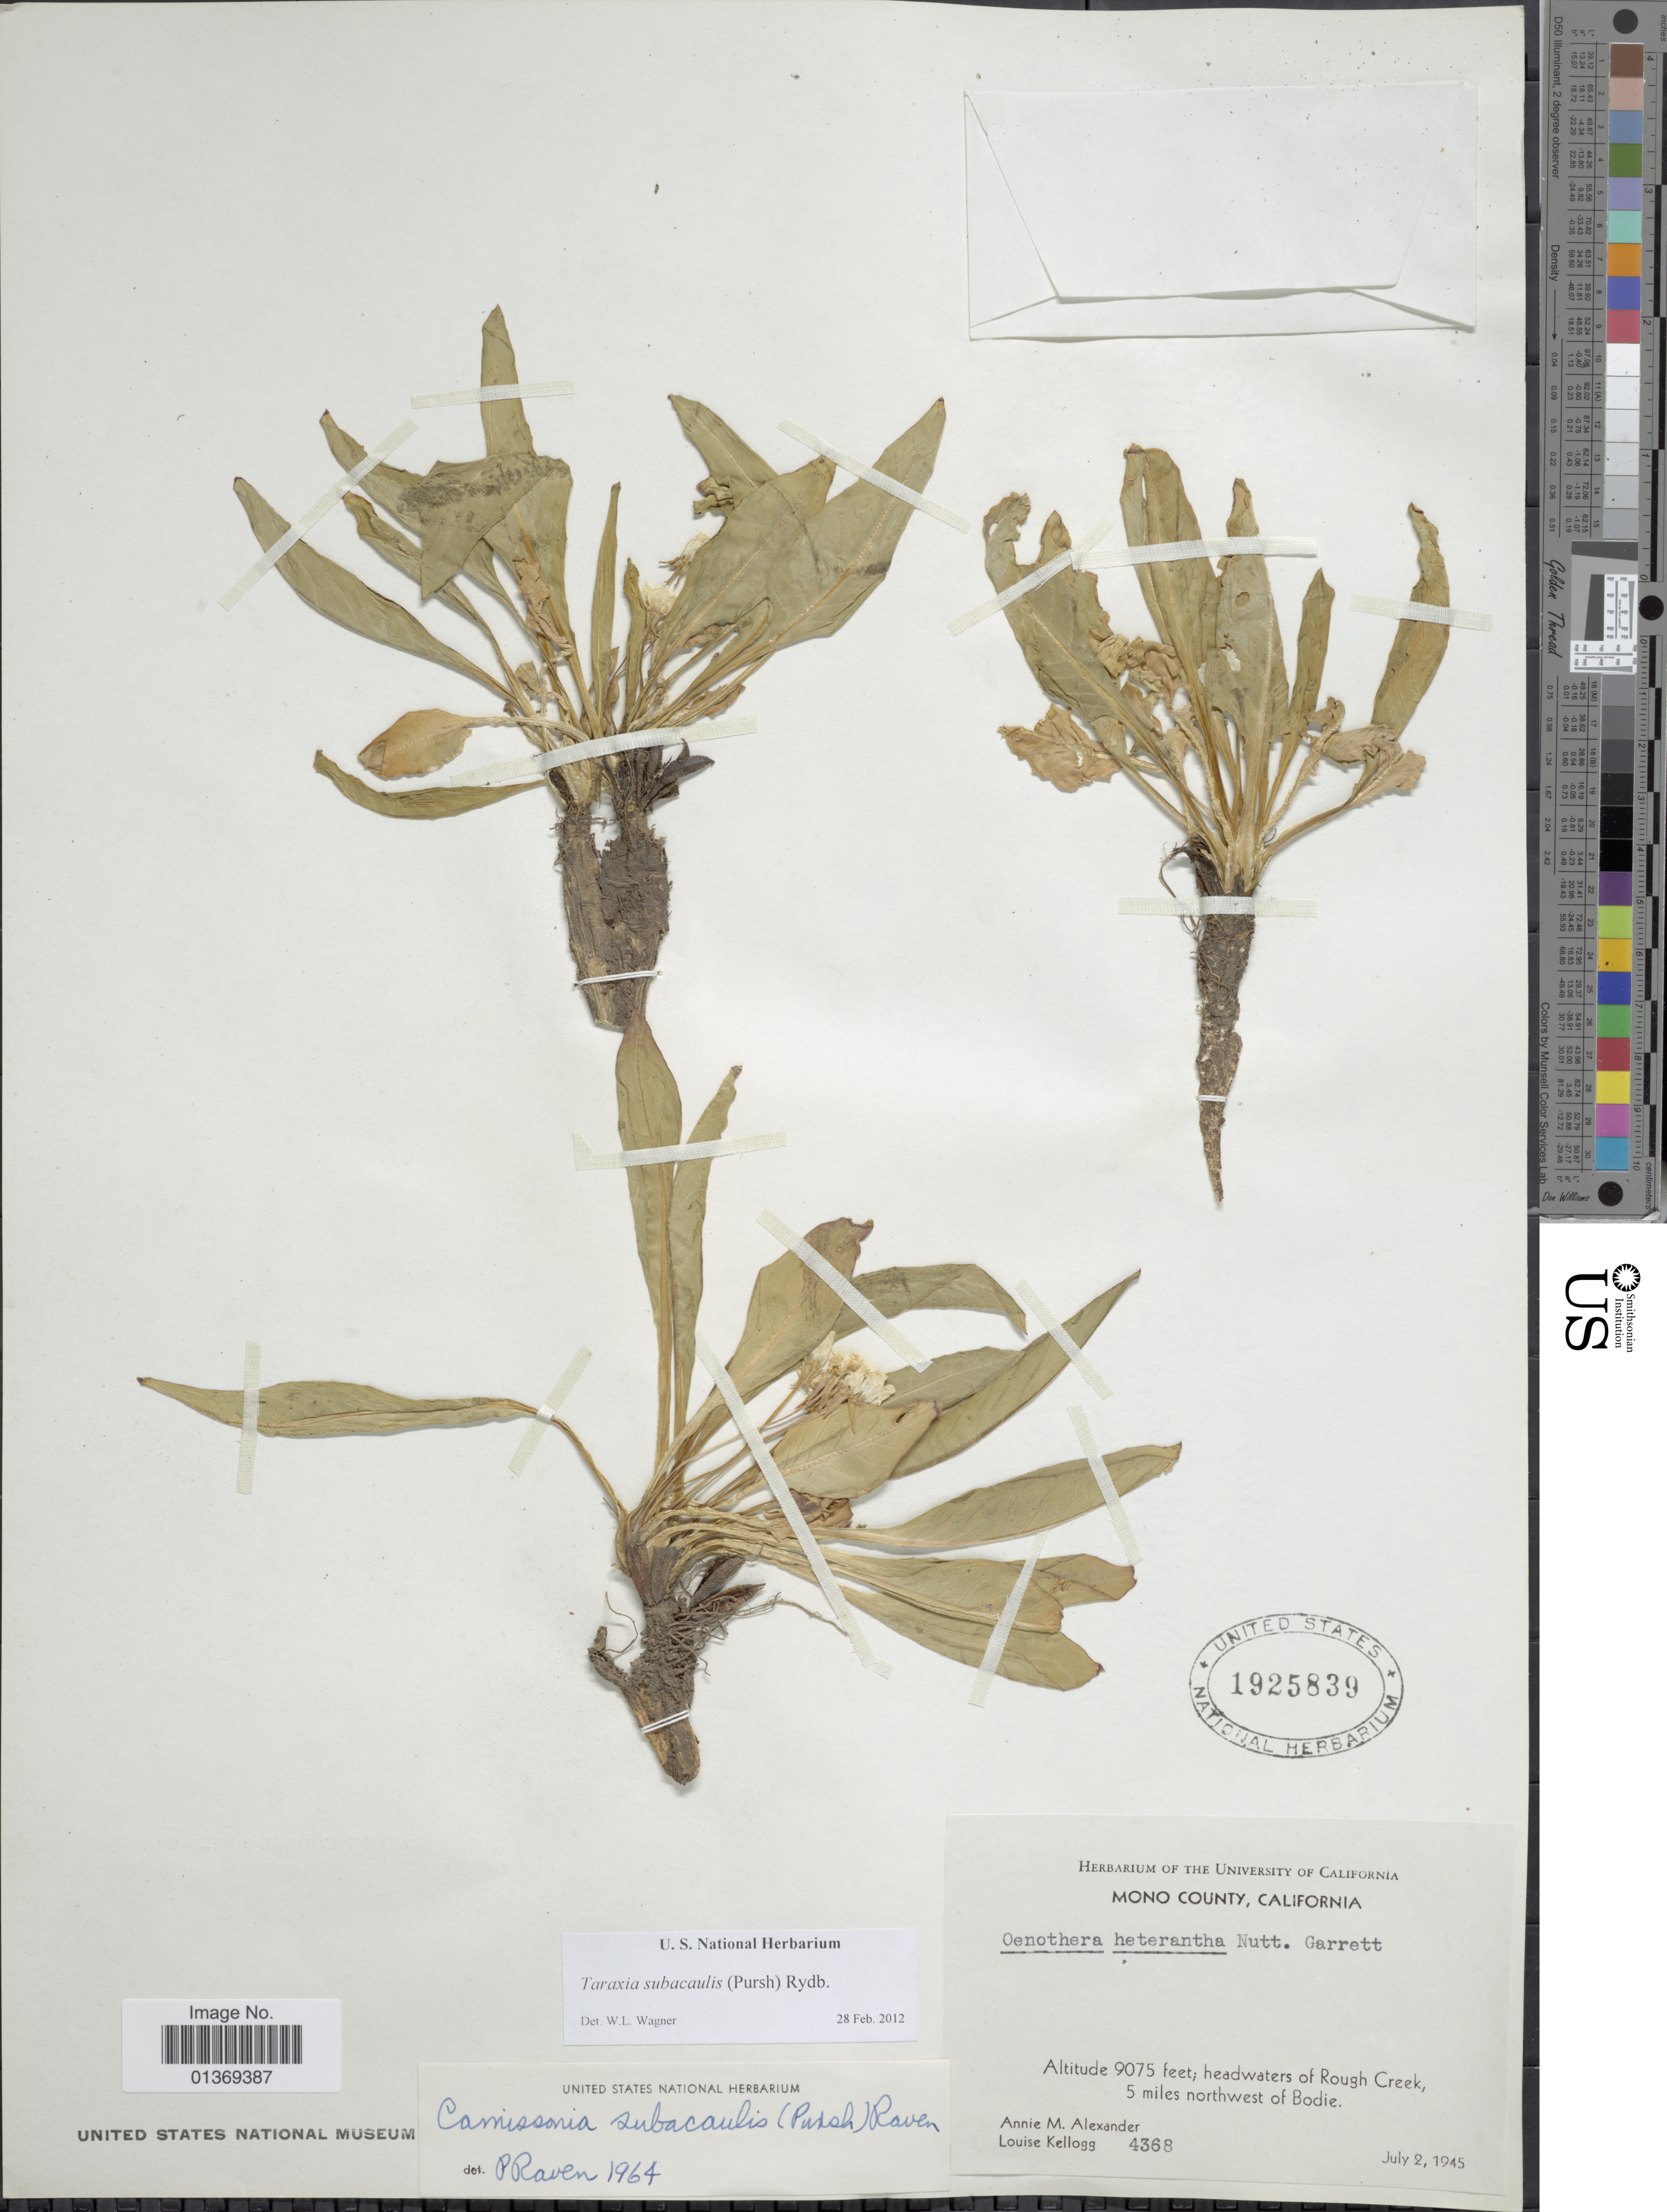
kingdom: Plantae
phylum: Tracheophyta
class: Magnoliopsida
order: Myrtales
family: Onagraceae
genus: Taraxia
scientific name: Taraxia subacaulis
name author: (Pursh) Rydb.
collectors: A. M. Alexander & L. Kellogg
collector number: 4368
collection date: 1945-07-02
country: United States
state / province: California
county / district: Mono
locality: Mono County, headwaters of Rough Creek, 5 miles northwest of Bodie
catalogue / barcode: US 1925839